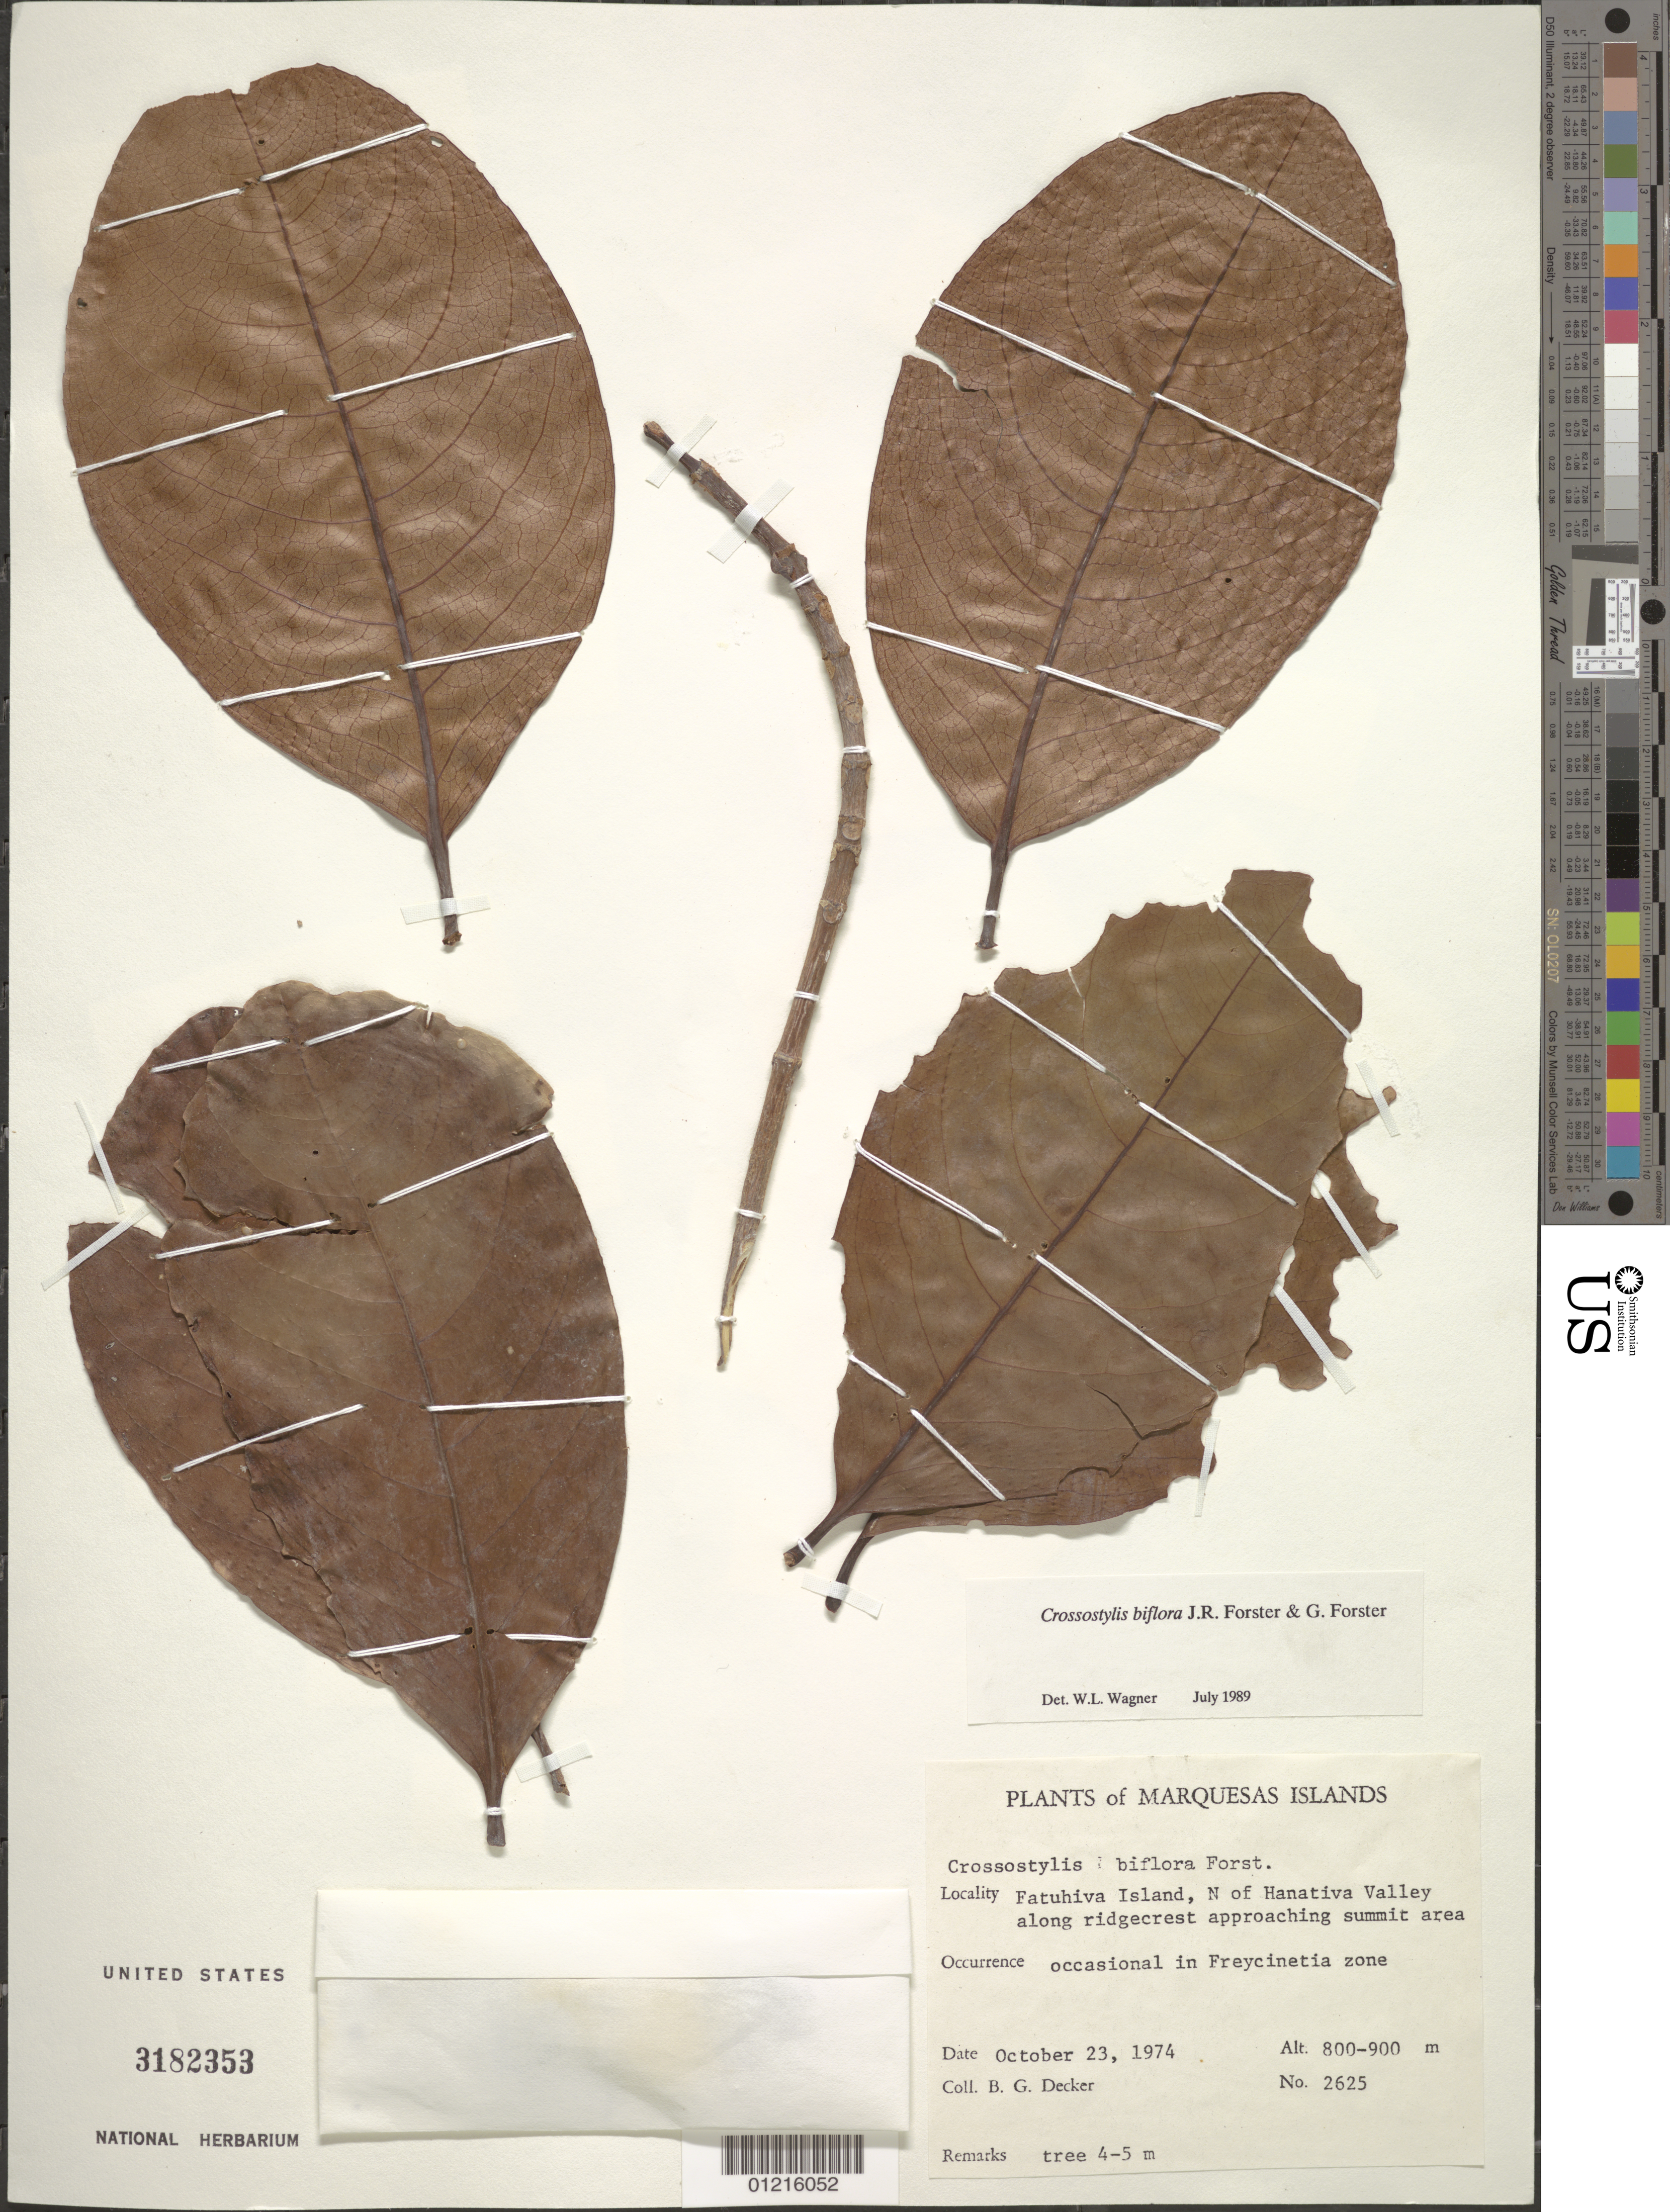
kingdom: Plantae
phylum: Tracheophyta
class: Magnoliopsida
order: Malpighiales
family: Rhizophoraceae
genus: Crossostylis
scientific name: Crossostylis biflora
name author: J.R. Forst. & G. Forst.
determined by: Wagner, W. L., (BOT), Smithsonian Institution - National Museum of Natural History (UNITED STATES)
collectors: B. G. Decker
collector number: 2625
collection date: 1974-10-23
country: French Polynesia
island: Fatu Hiva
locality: N of Hanativa Valley along ridgecrest approaching summit area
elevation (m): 800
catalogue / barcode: US 3182353